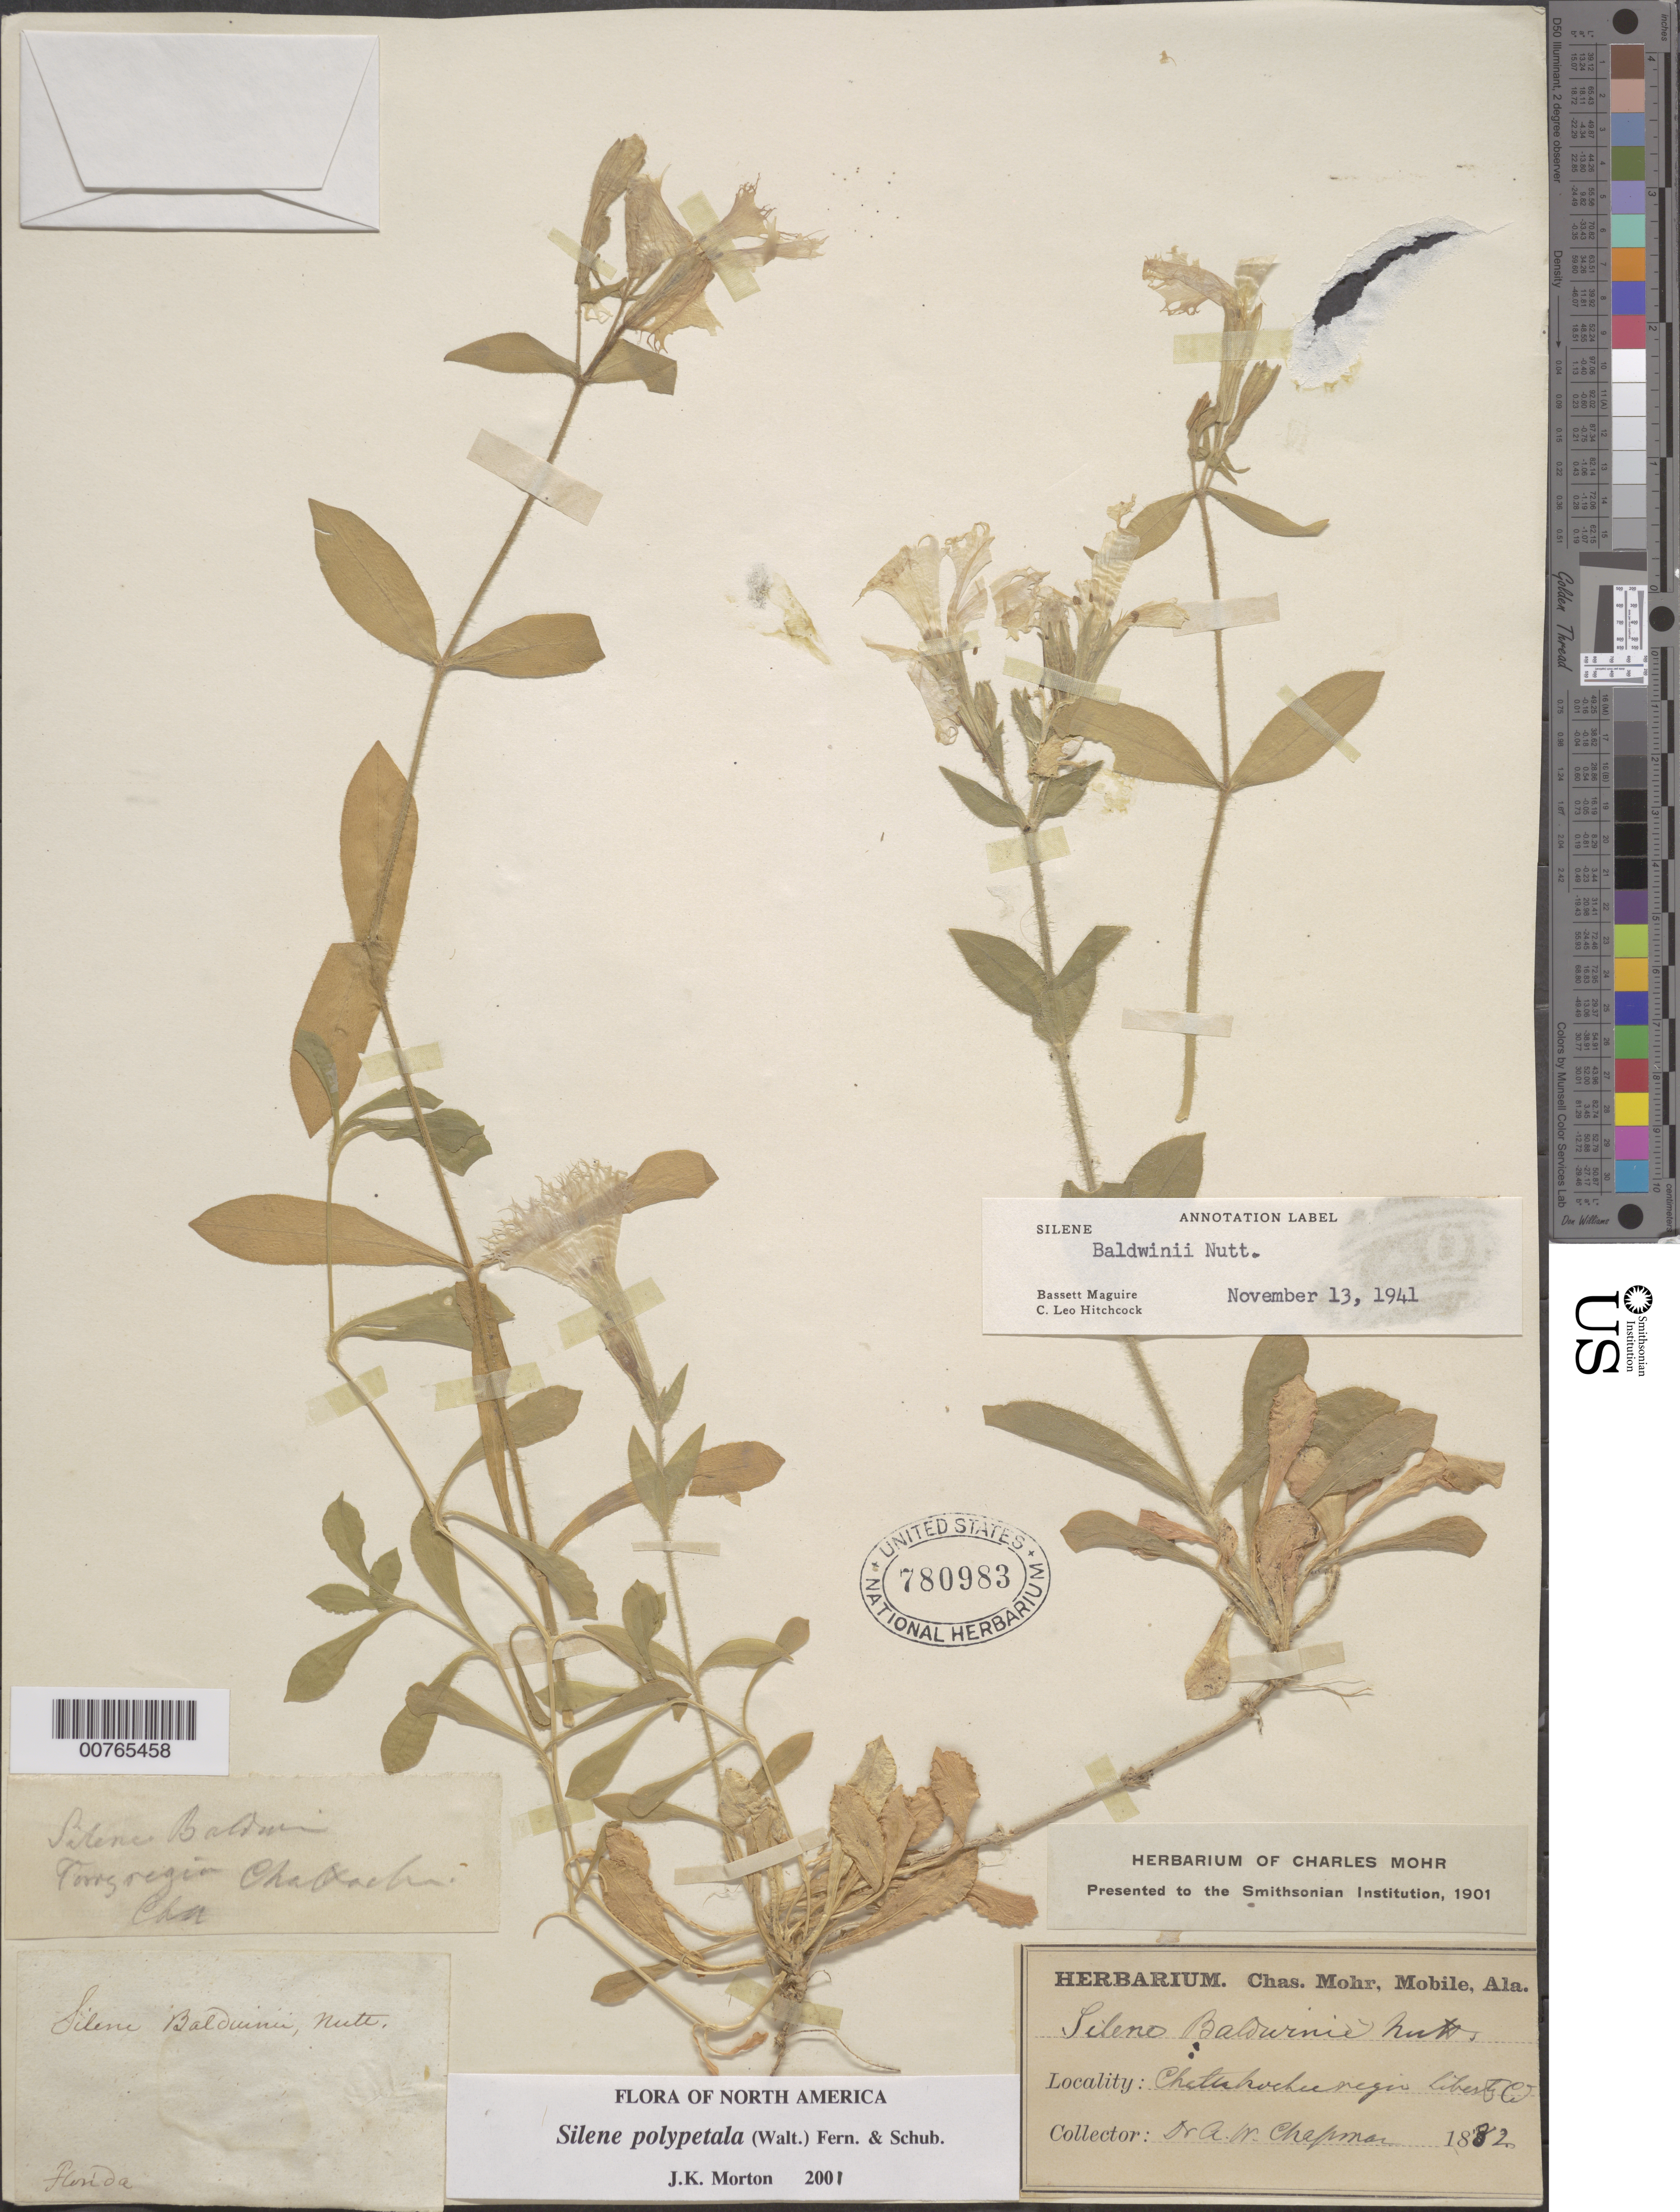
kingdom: Plantae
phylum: Tracheophyta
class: Magnoliopsida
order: Caryophyllales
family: Caryophyllaceae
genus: Silene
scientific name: Silene polypetala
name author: (Walter) Fernald &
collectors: A. W. Chapman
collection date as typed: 1882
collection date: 1882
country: United States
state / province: Florida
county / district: Franklin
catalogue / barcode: US 780983